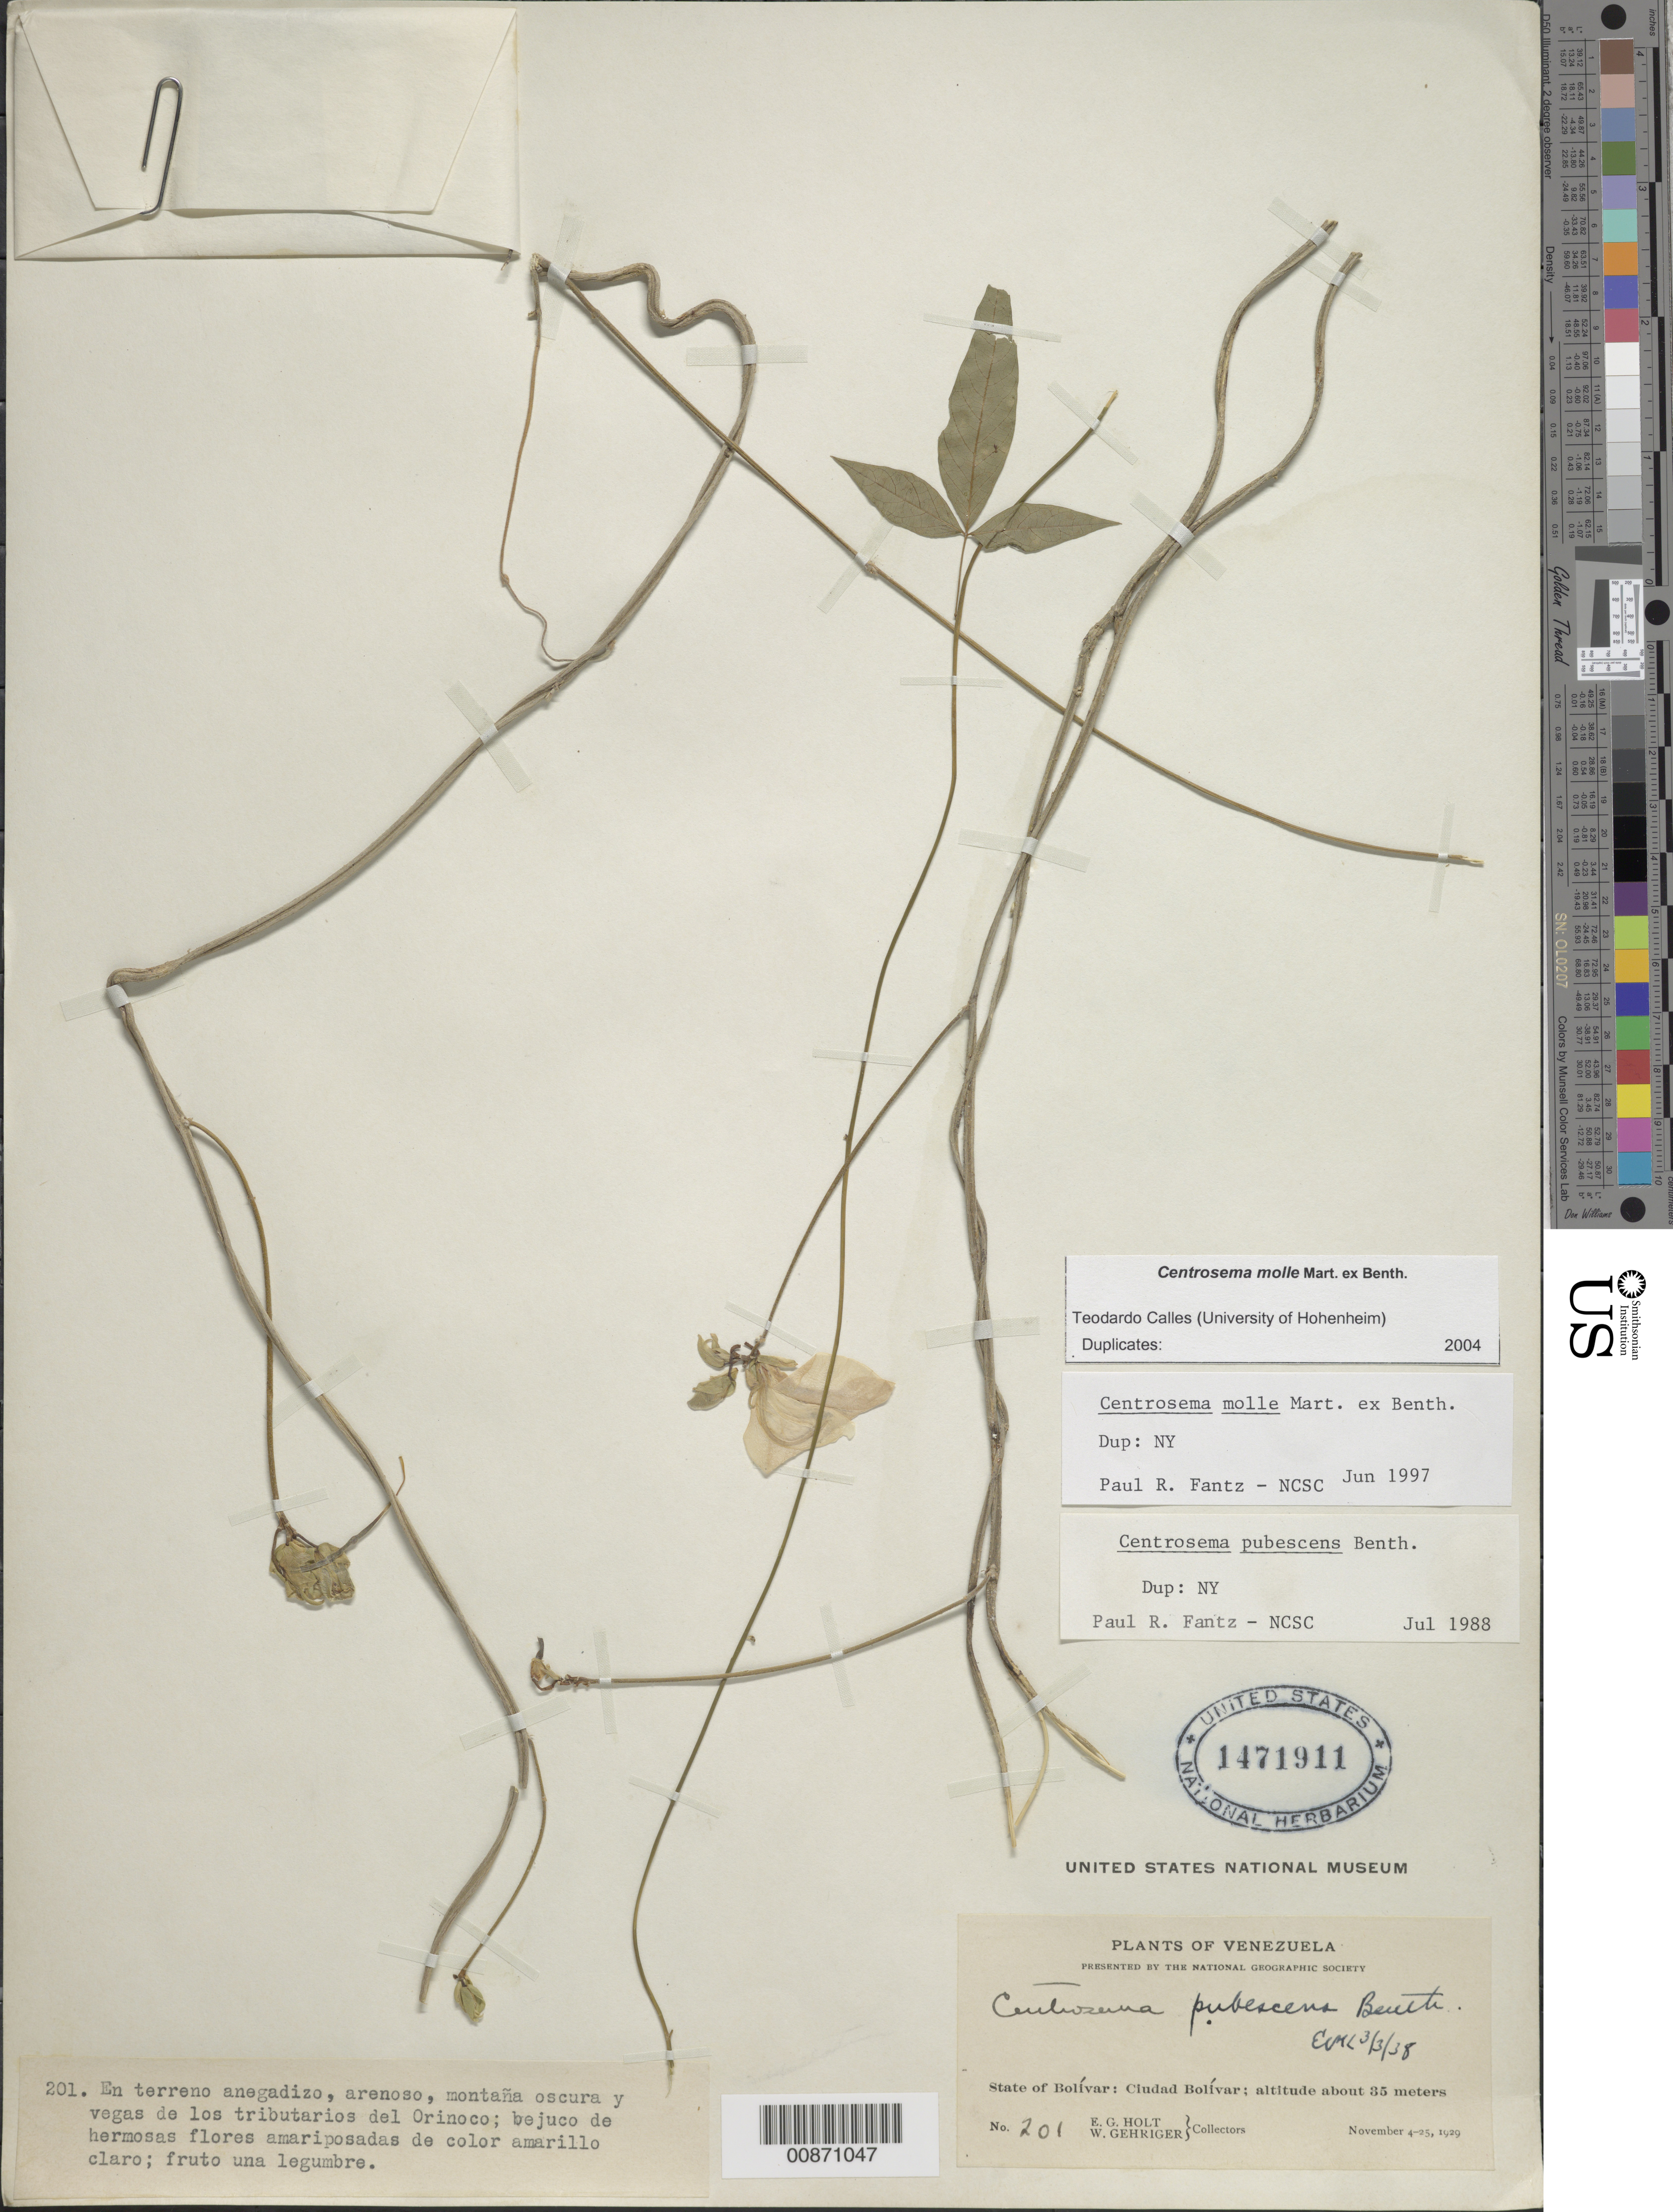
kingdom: Plantae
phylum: Tracheophyta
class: Magnoliopsida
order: Fabales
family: Fabaceae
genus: Centrosema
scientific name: Centrosema molle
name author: Mart. ex Benth.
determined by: Calles, T.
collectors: E. Holt & W. Gehriger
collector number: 201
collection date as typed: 4-Nov-29 to 25-Nov-29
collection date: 1929-11-04/1929-11-25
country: Venezuela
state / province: Bolívar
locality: Ciudad Bolívar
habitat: Terreno anegadizo, arenoso, montana oscura y vegas de los tributarios del Orinoco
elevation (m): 35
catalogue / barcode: US 1471911